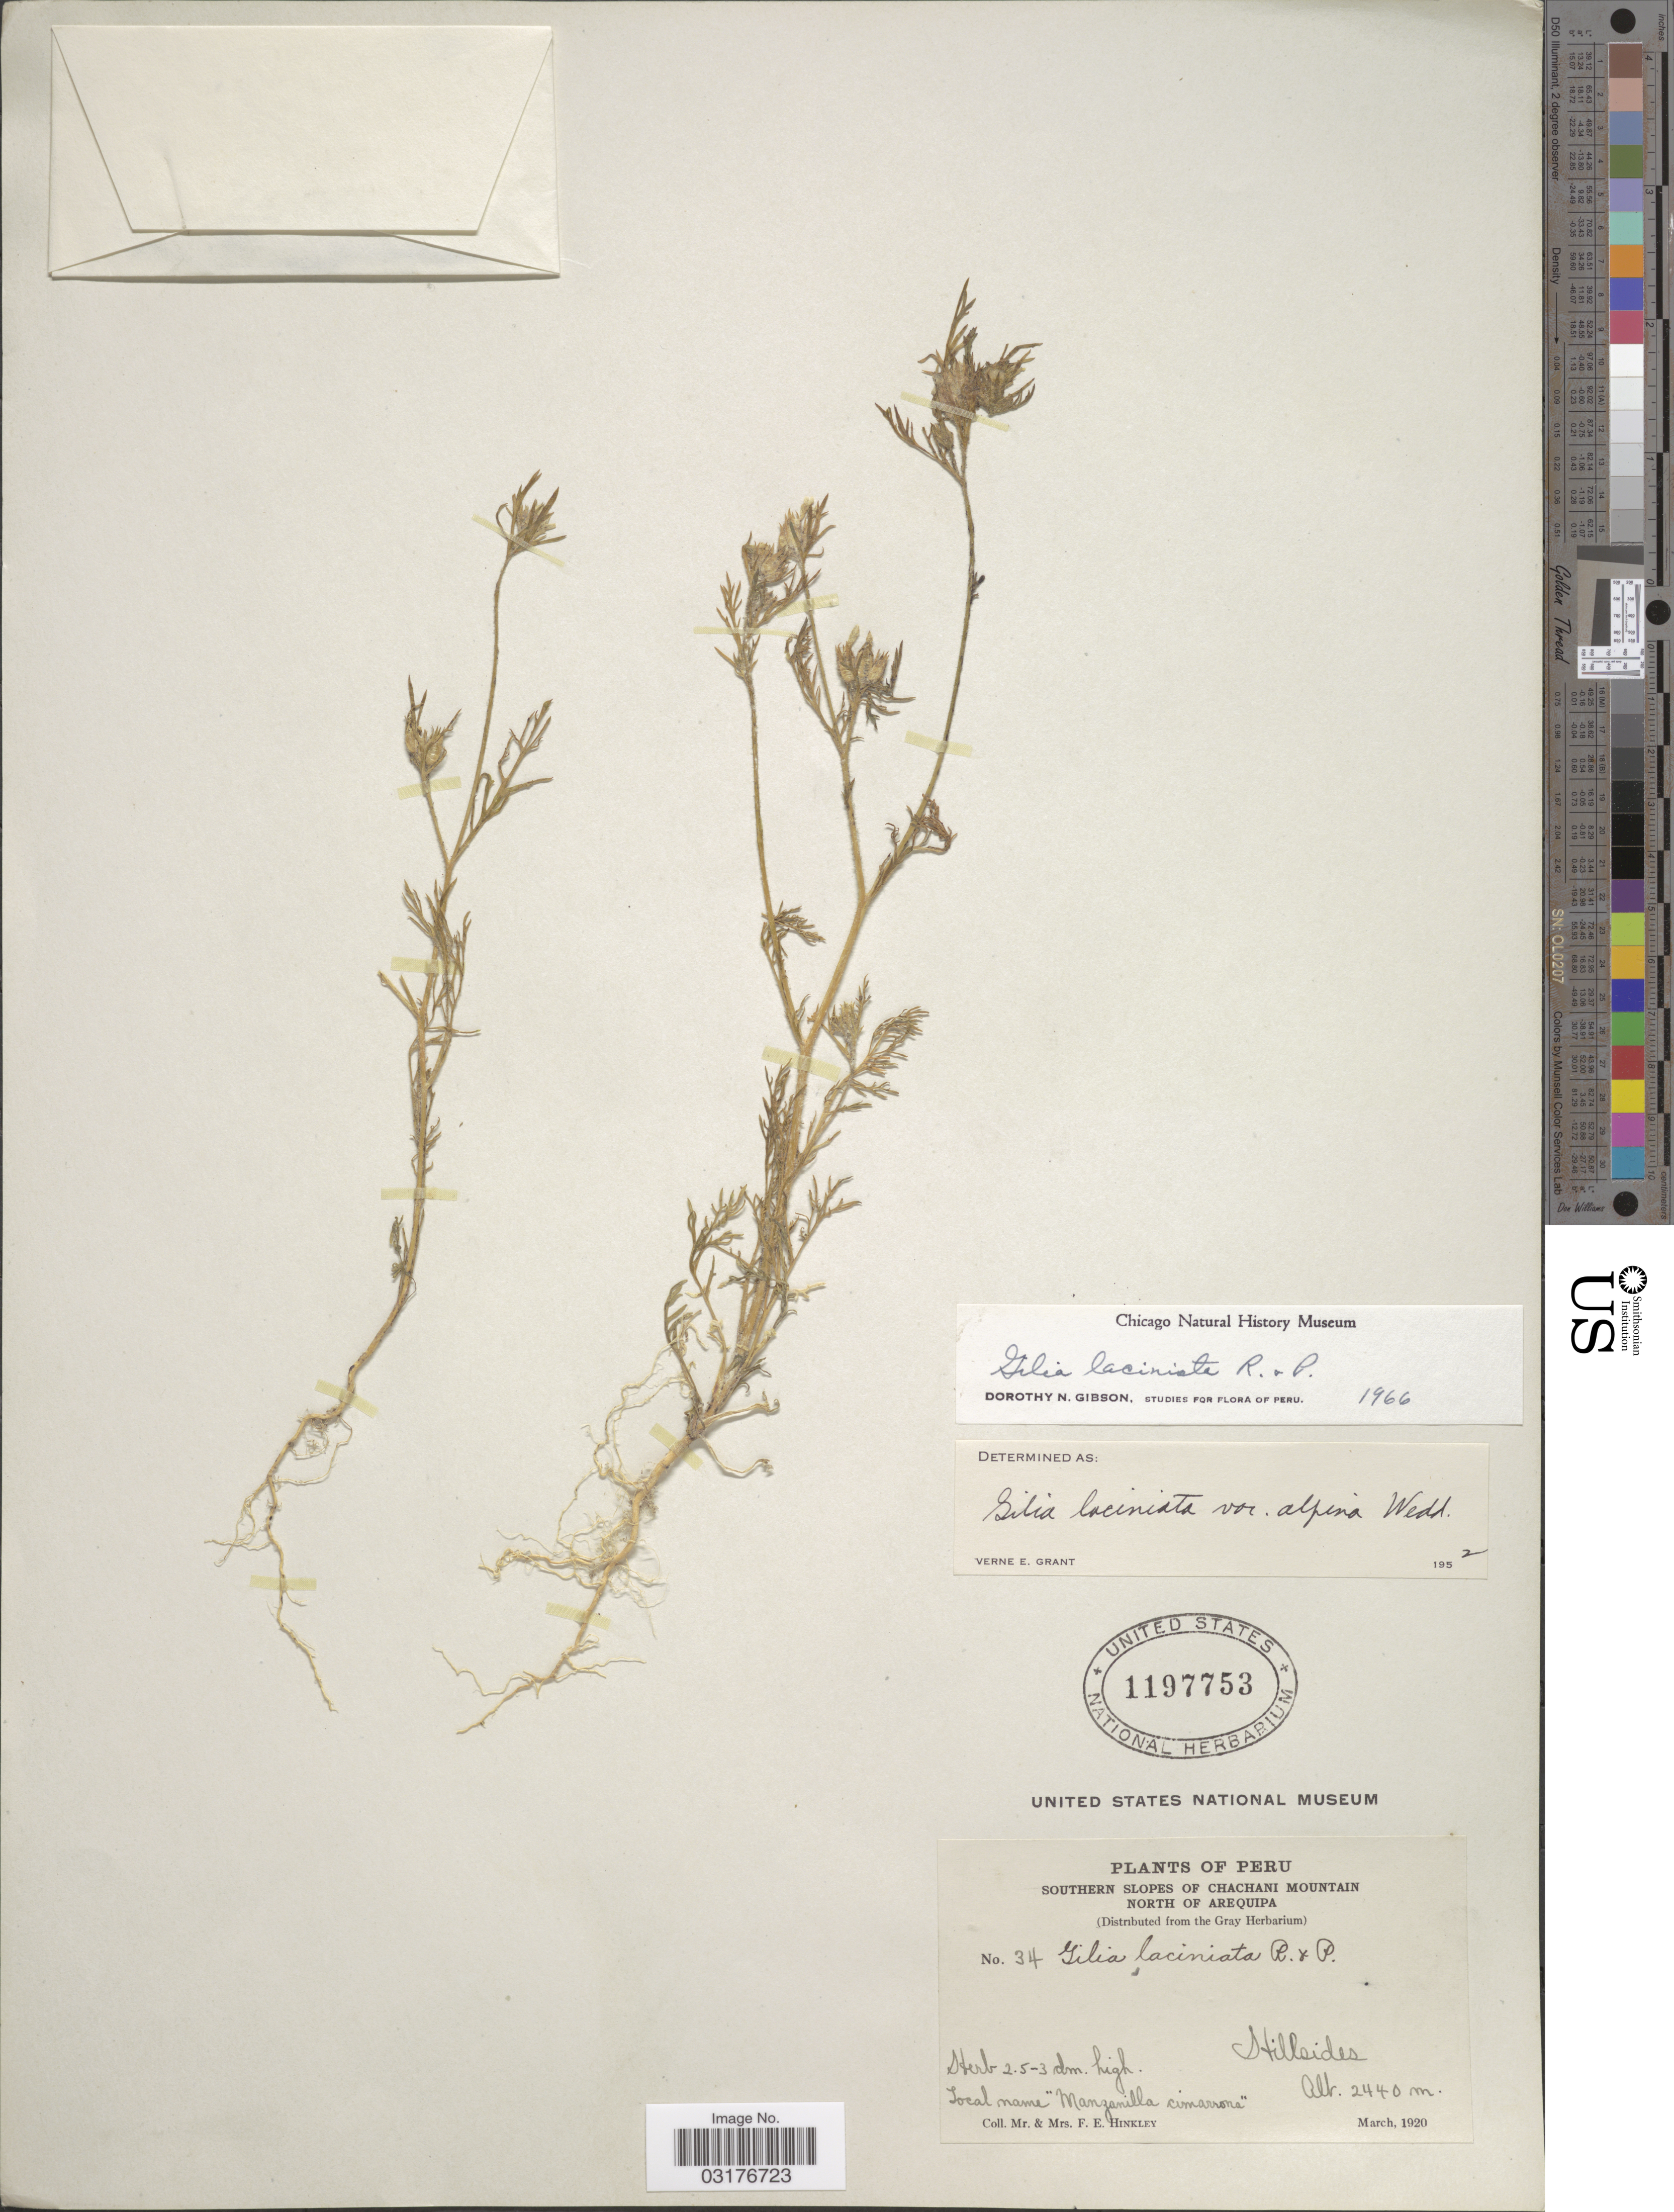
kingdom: Plantae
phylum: Tracheophyta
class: Magnoliopsida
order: Ericales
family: Polemoniaceae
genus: Gilia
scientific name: Gilia laciniata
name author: Ruiz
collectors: F. Hinkley & F. Hinkley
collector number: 34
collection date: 1920-03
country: Peru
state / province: Arequipa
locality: Southern slopes of Chachani Mountain. North of Arequipa.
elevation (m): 2440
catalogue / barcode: US 1197753